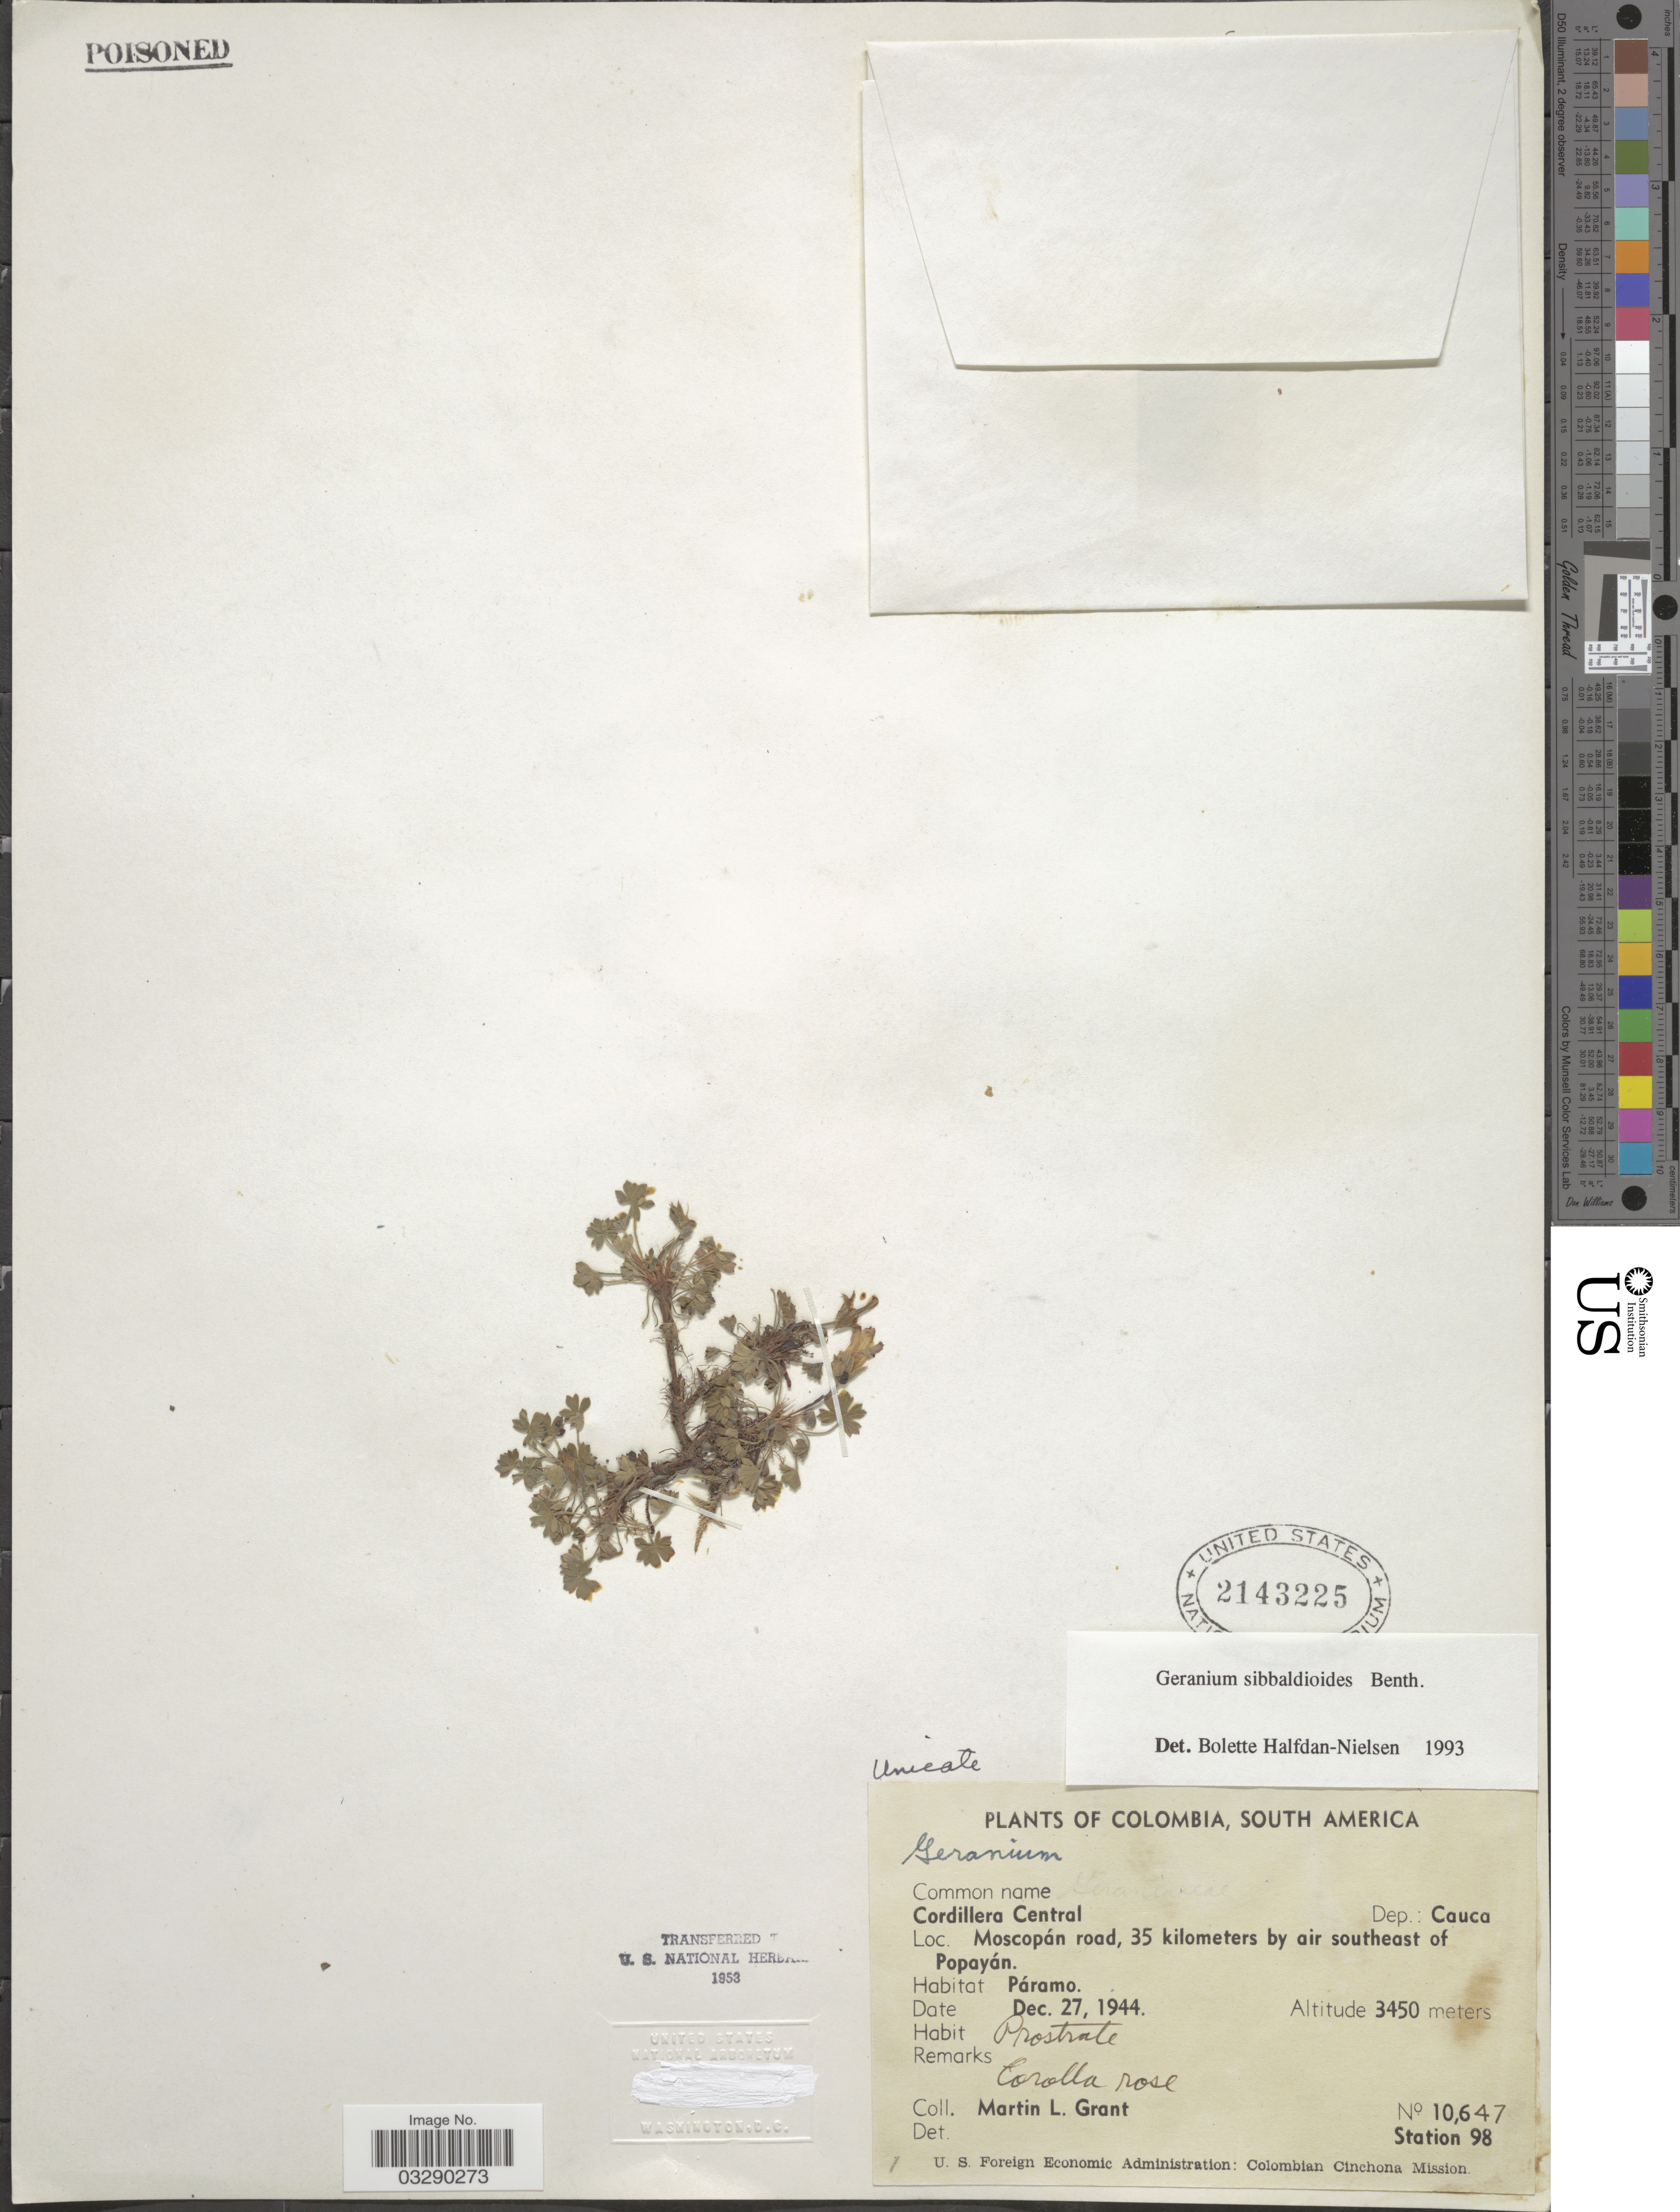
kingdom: Plantae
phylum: Tracheophyta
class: Magnoliopsida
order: Geraniales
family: Geraniaceae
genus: Geranium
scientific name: Geranium sibbaldioides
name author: Benth.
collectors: M. L. Grant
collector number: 10647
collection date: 1944-12-27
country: Colombia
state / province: Cauca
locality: Cordillera Central. Dep.: Cauca. Moscopán road, 35 kilometers by air southeast of Popayán.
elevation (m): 3450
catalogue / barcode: US 2143225